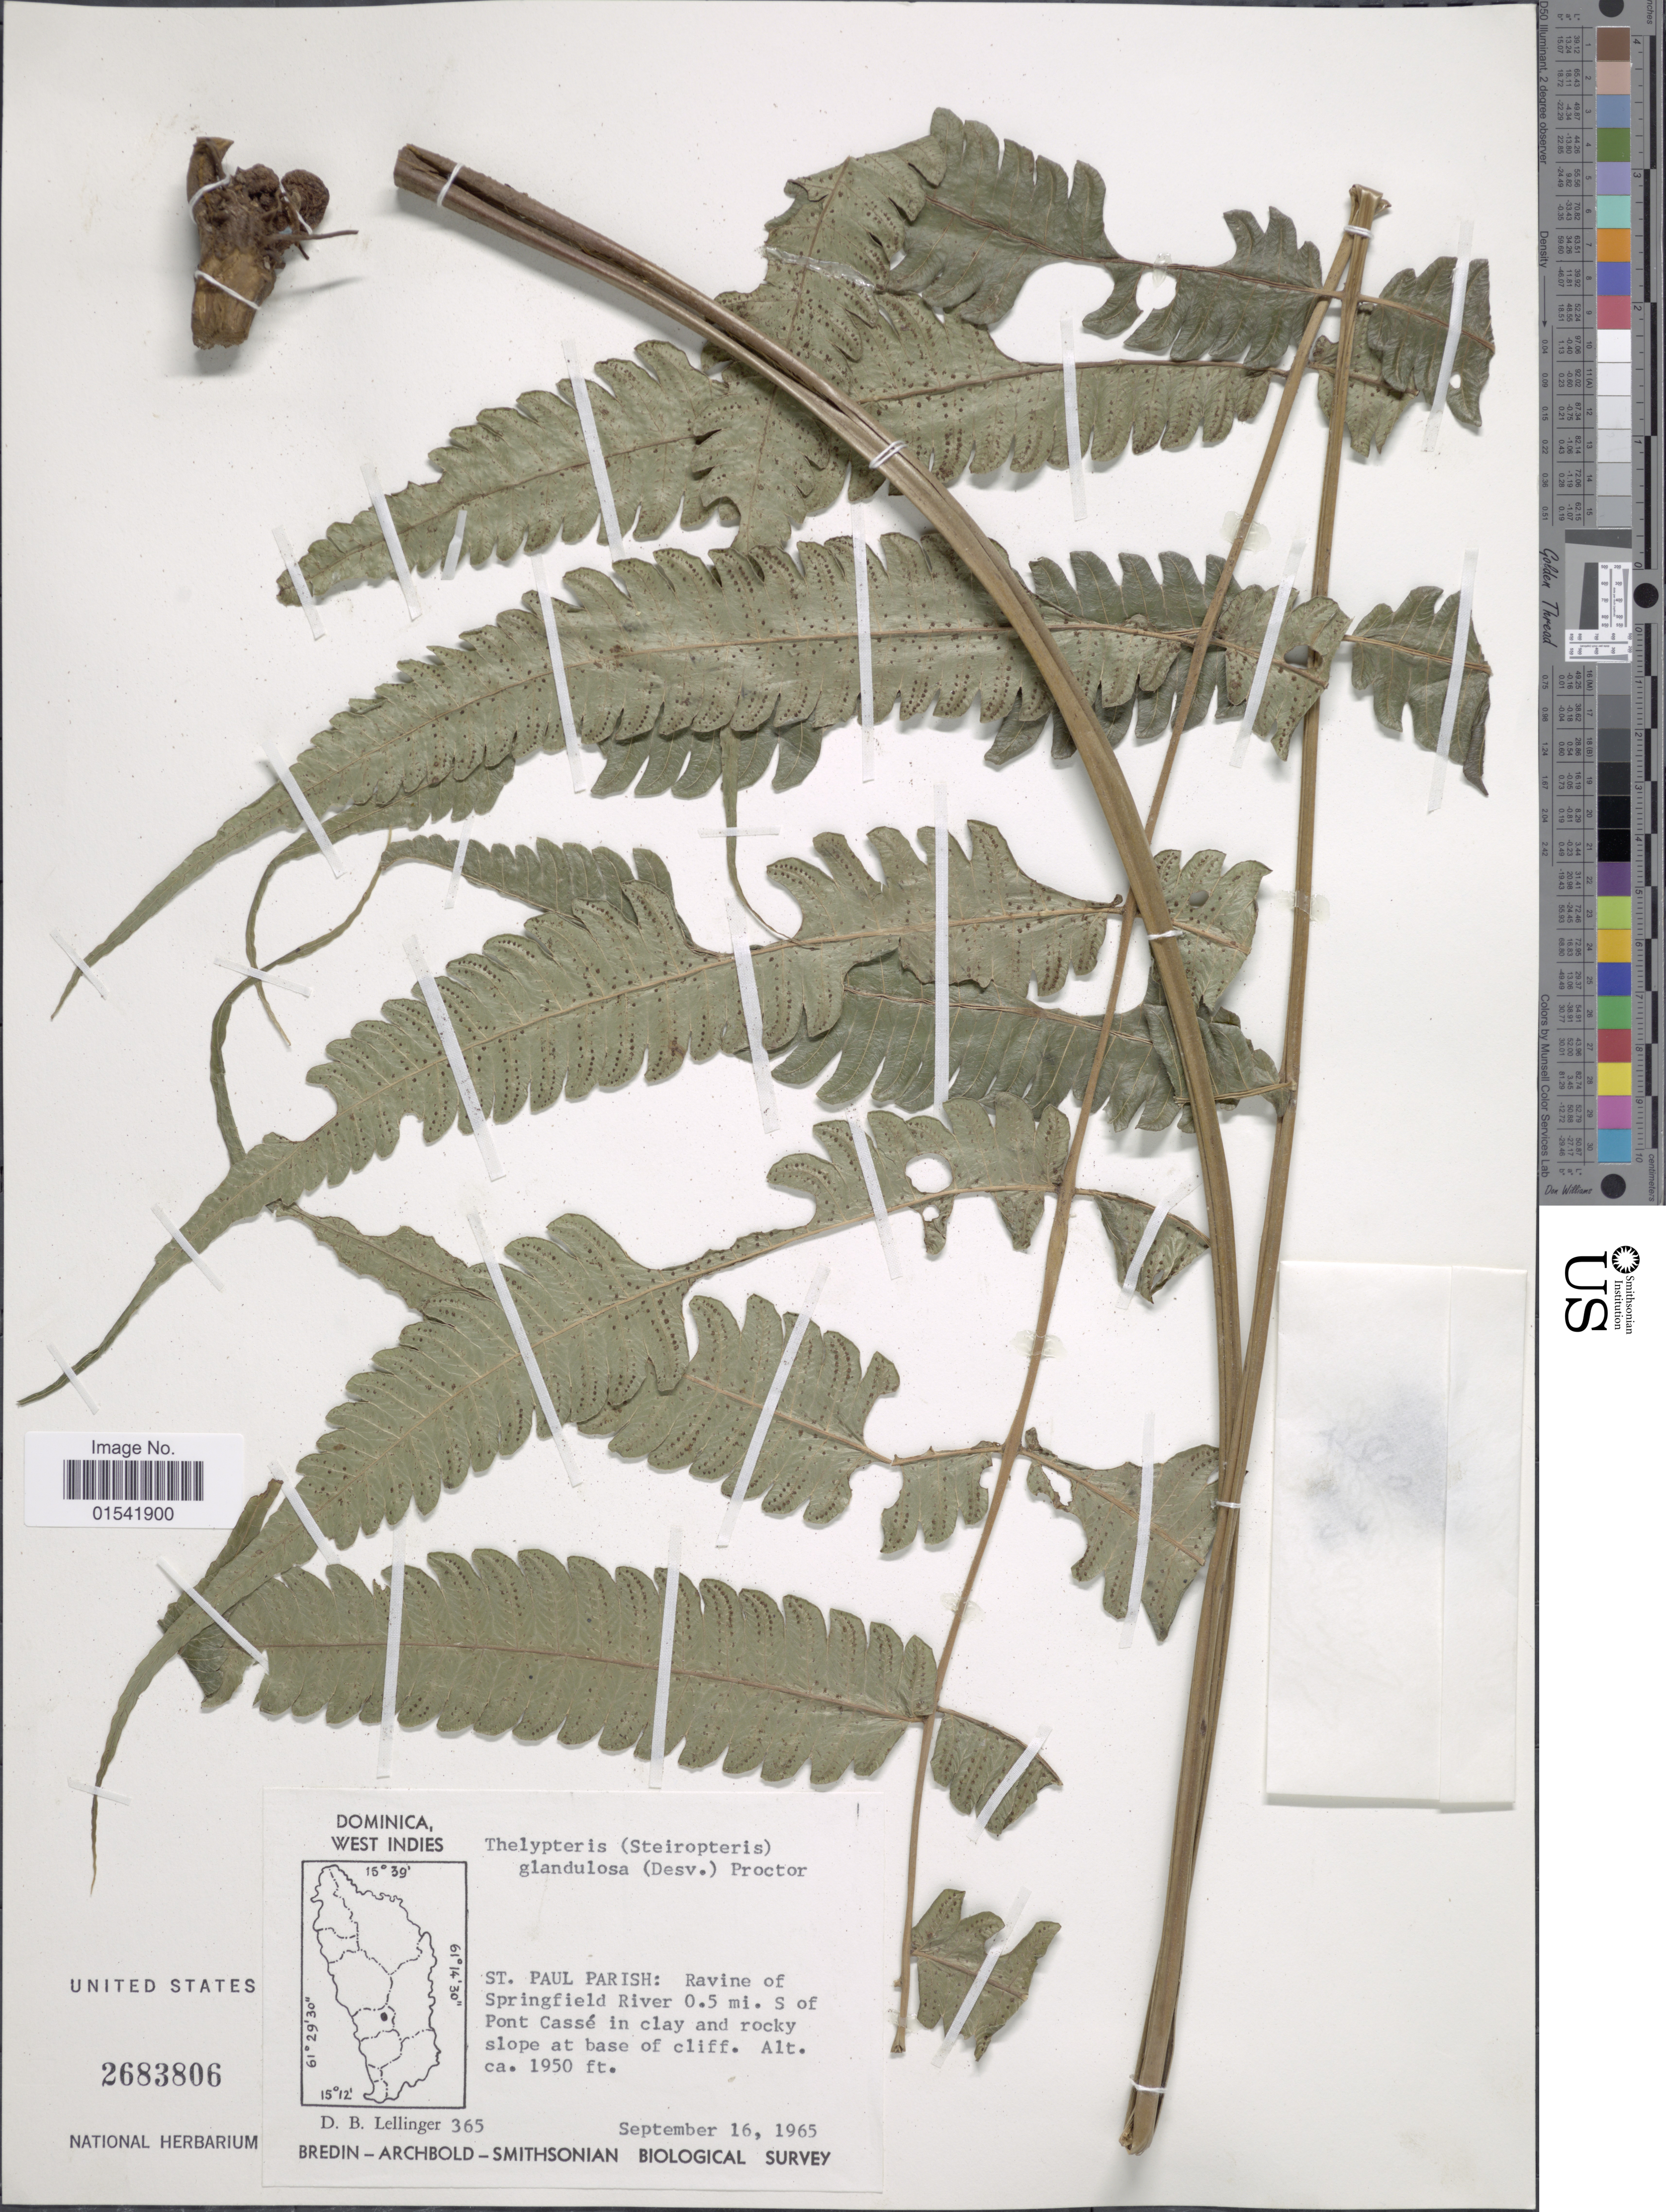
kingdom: Plantae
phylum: Tracheophyta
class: Polypodiopsida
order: Polypodiales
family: Thelypteridaceae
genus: Steiropteris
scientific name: Steiropteris glandulosa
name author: (Hook. f.) Pic. Serm.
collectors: D. B. Lellinger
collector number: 365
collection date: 1965-09-16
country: Dominica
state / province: St. Paul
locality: West Indies, St. Paul Parish: Ravine of Springfield River 0.5 mi. S of Pont Cassé in clay and rocky slope at base of cliff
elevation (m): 594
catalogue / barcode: US 2683806